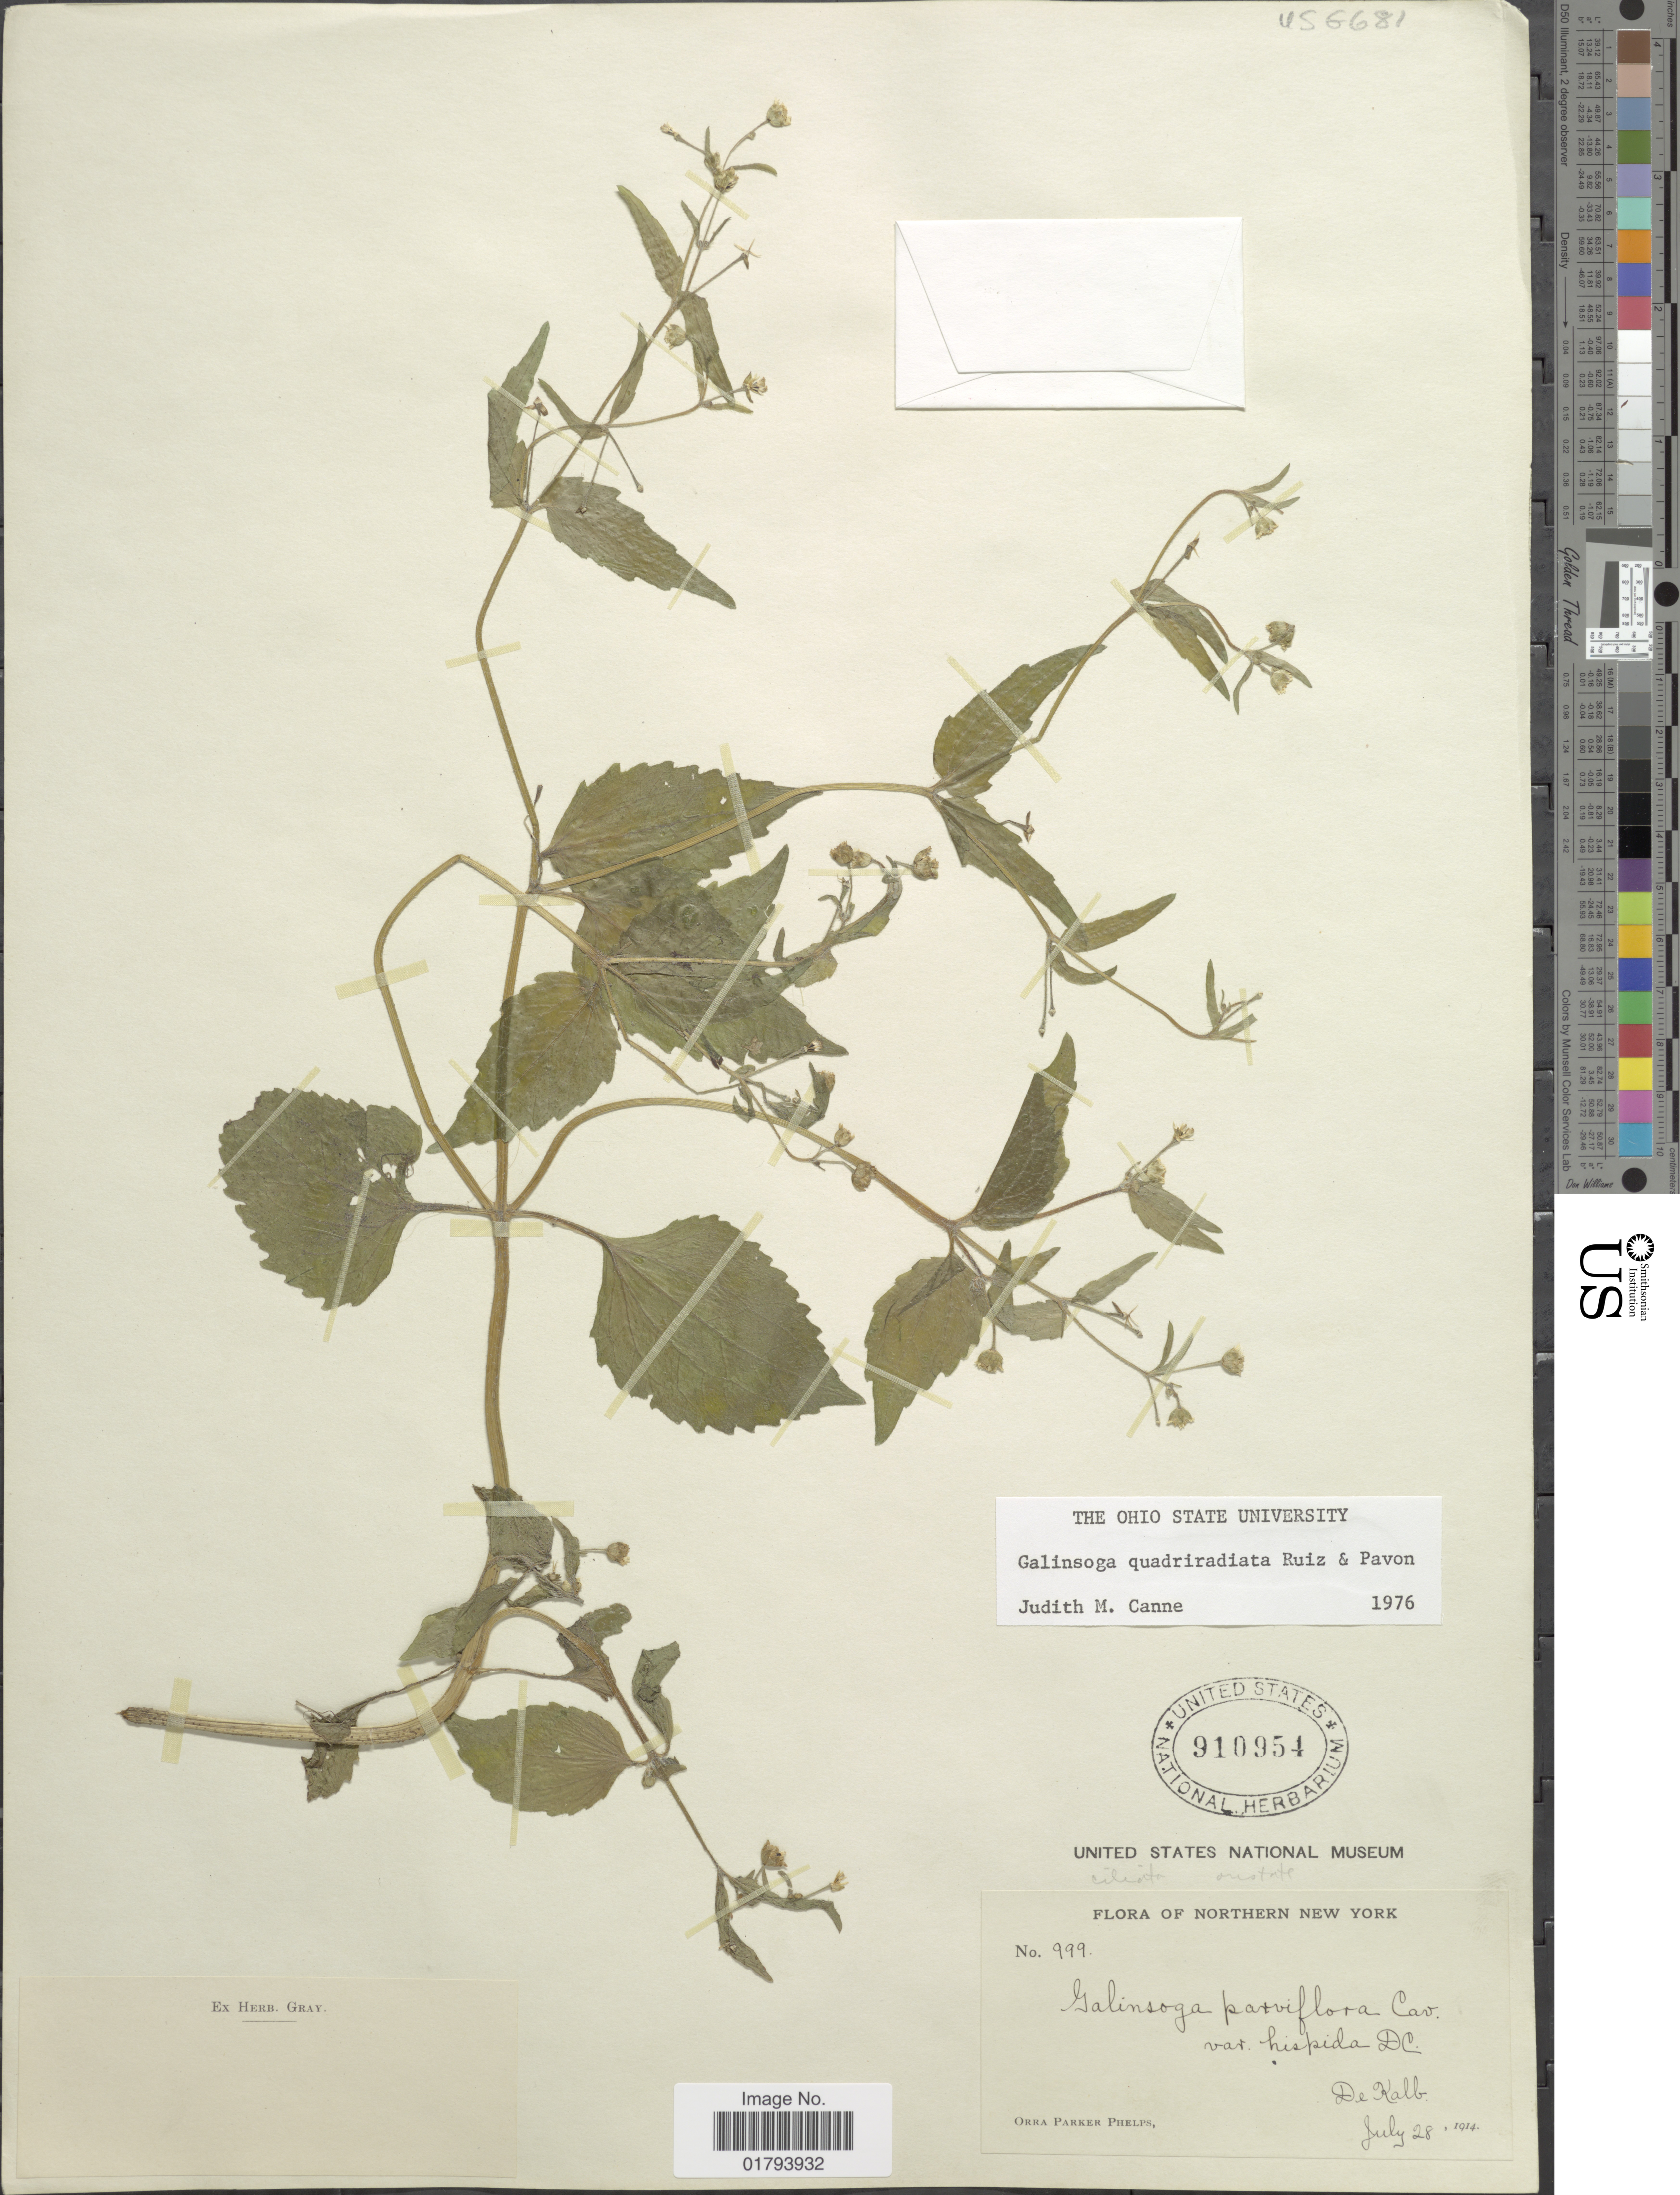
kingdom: Plantae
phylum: Tracheophyta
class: Magnoliopsida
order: Asterales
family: Asteraceae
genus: Galinsoga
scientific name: Galinsoga quadriradiata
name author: Ruiz & Pav.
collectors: O. P. Phelps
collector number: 999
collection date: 1914-07-28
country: United States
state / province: New York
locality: Northern New York, De Kalb.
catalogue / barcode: US 910954